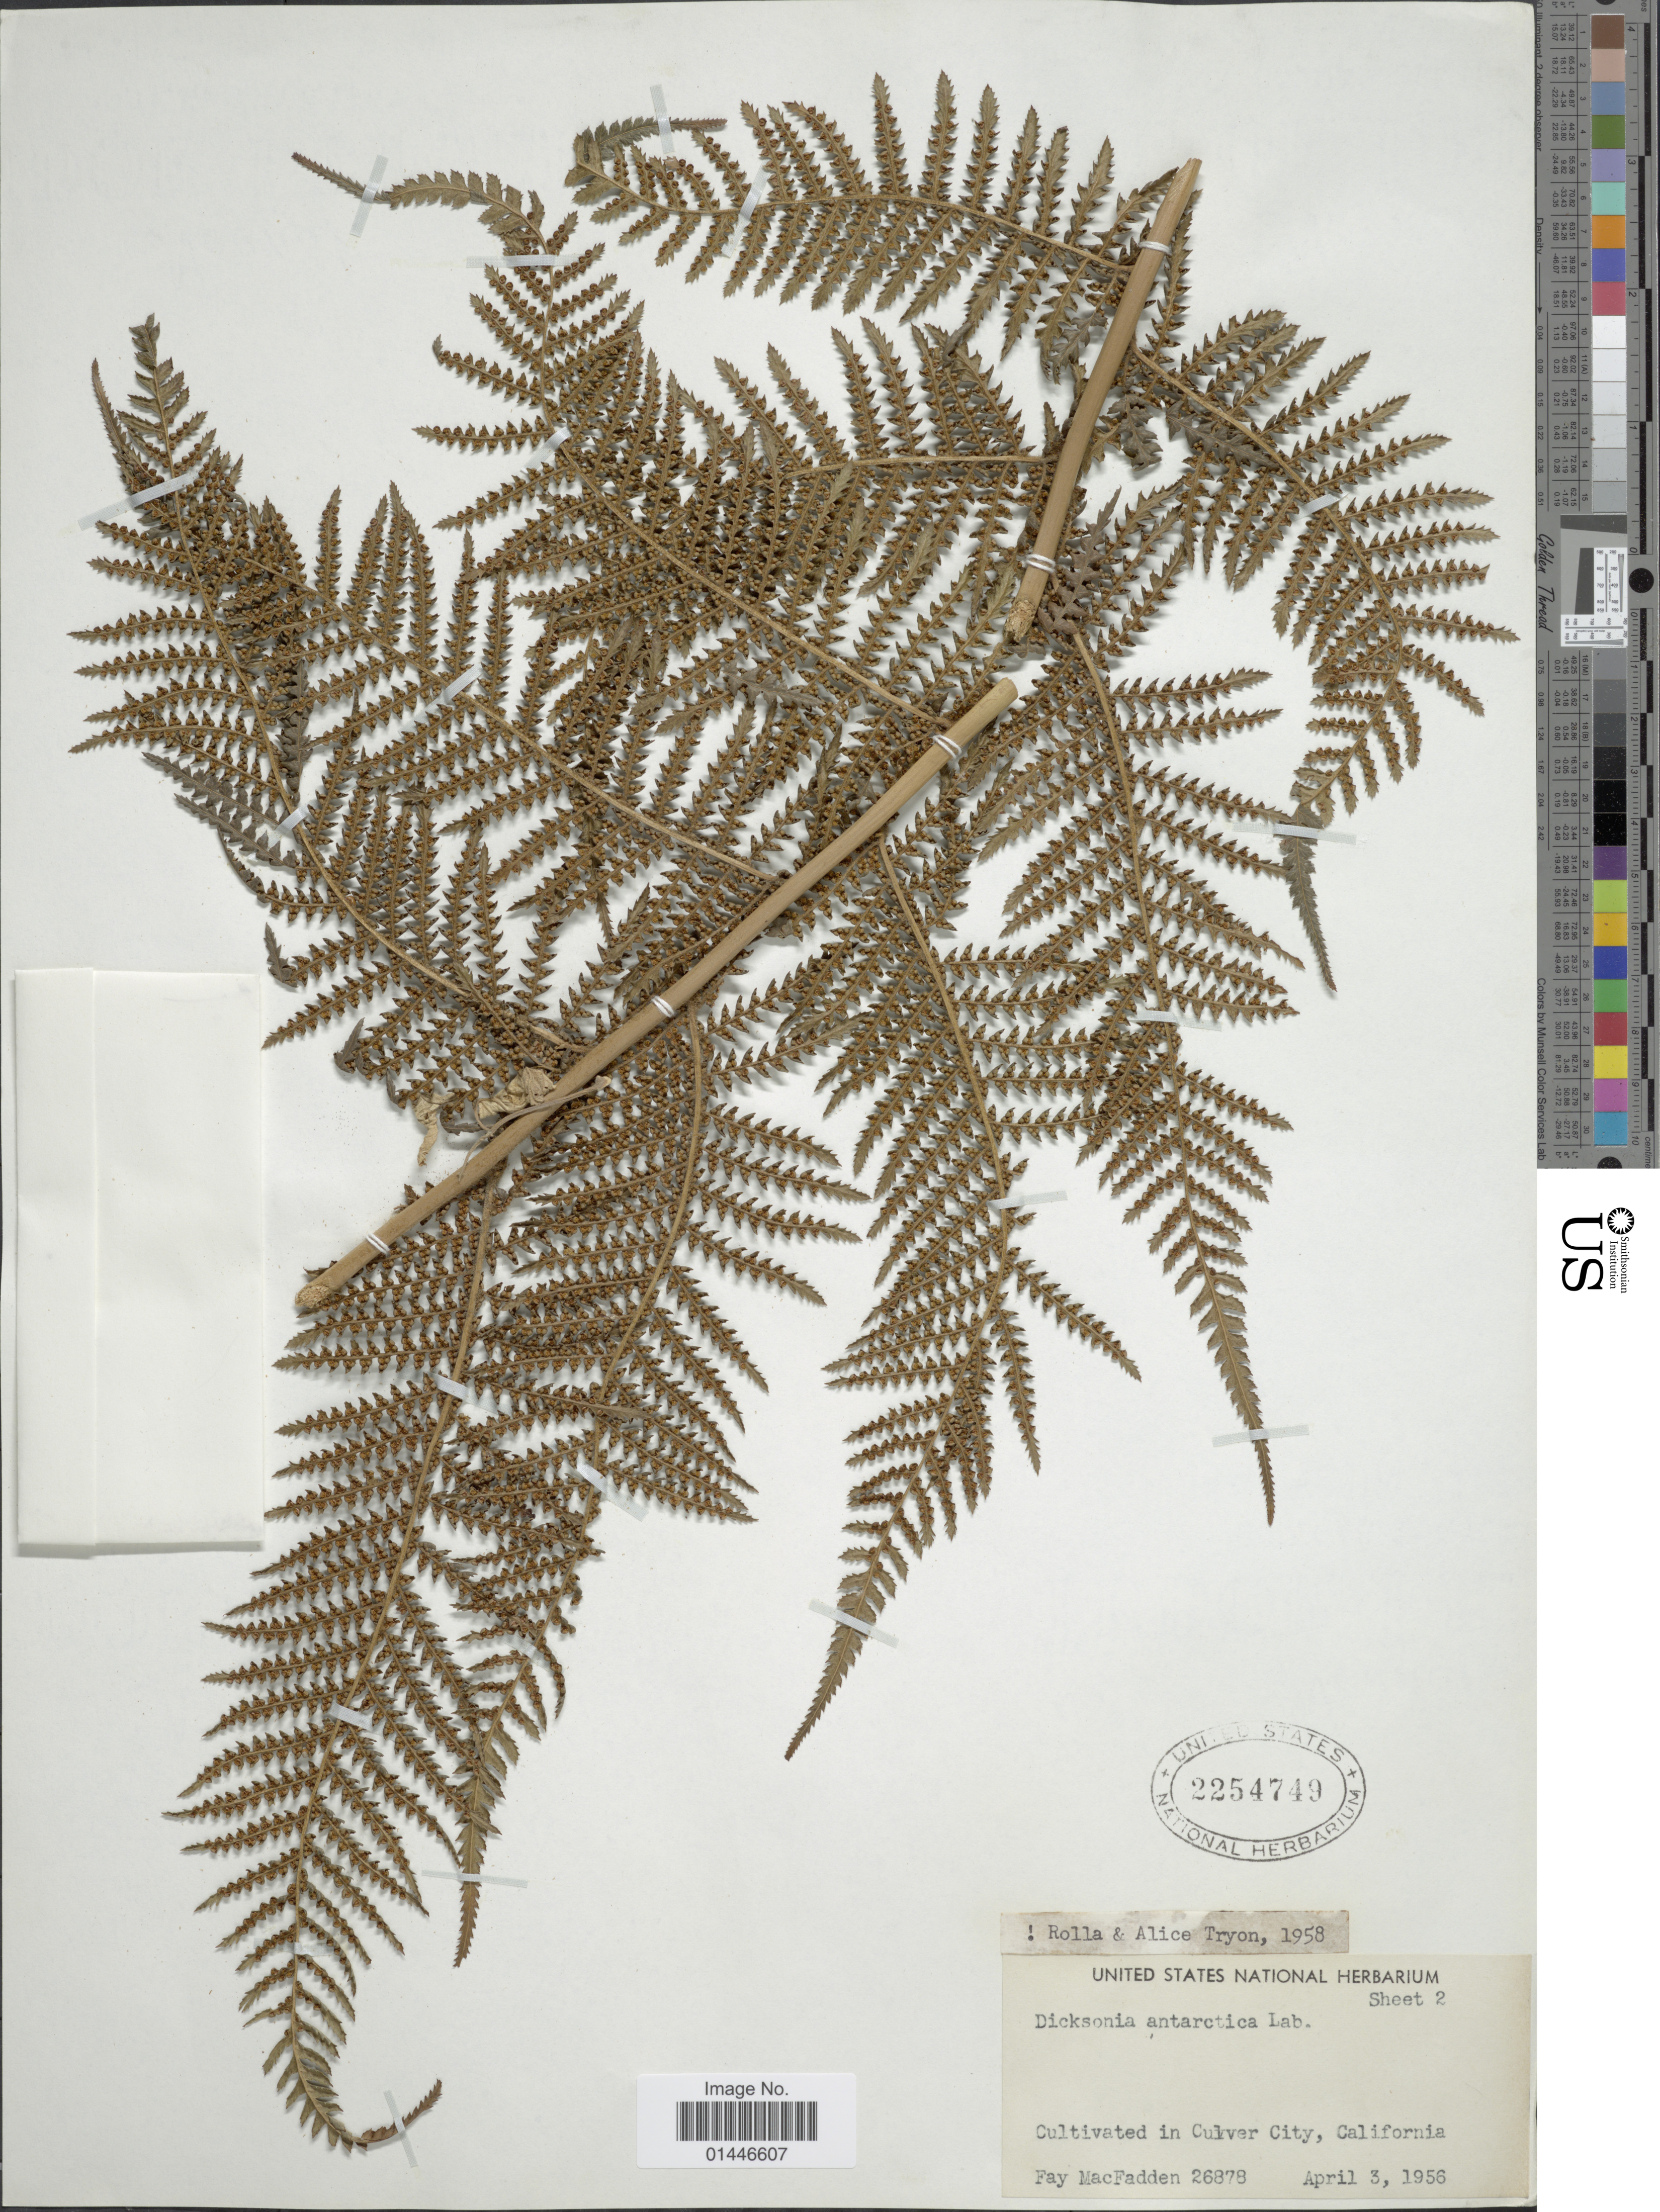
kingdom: Plantae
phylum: Tracheophyta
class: Polypodiopsida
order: Cyatheales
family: Dicksoniaceae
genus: Dicksonia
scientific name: Dicksonia antarctica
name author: Labill.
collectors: F. MacFadden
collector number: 26878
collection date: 1956-04-03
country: United States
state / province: California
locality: Culver City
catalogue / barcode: US 2254749